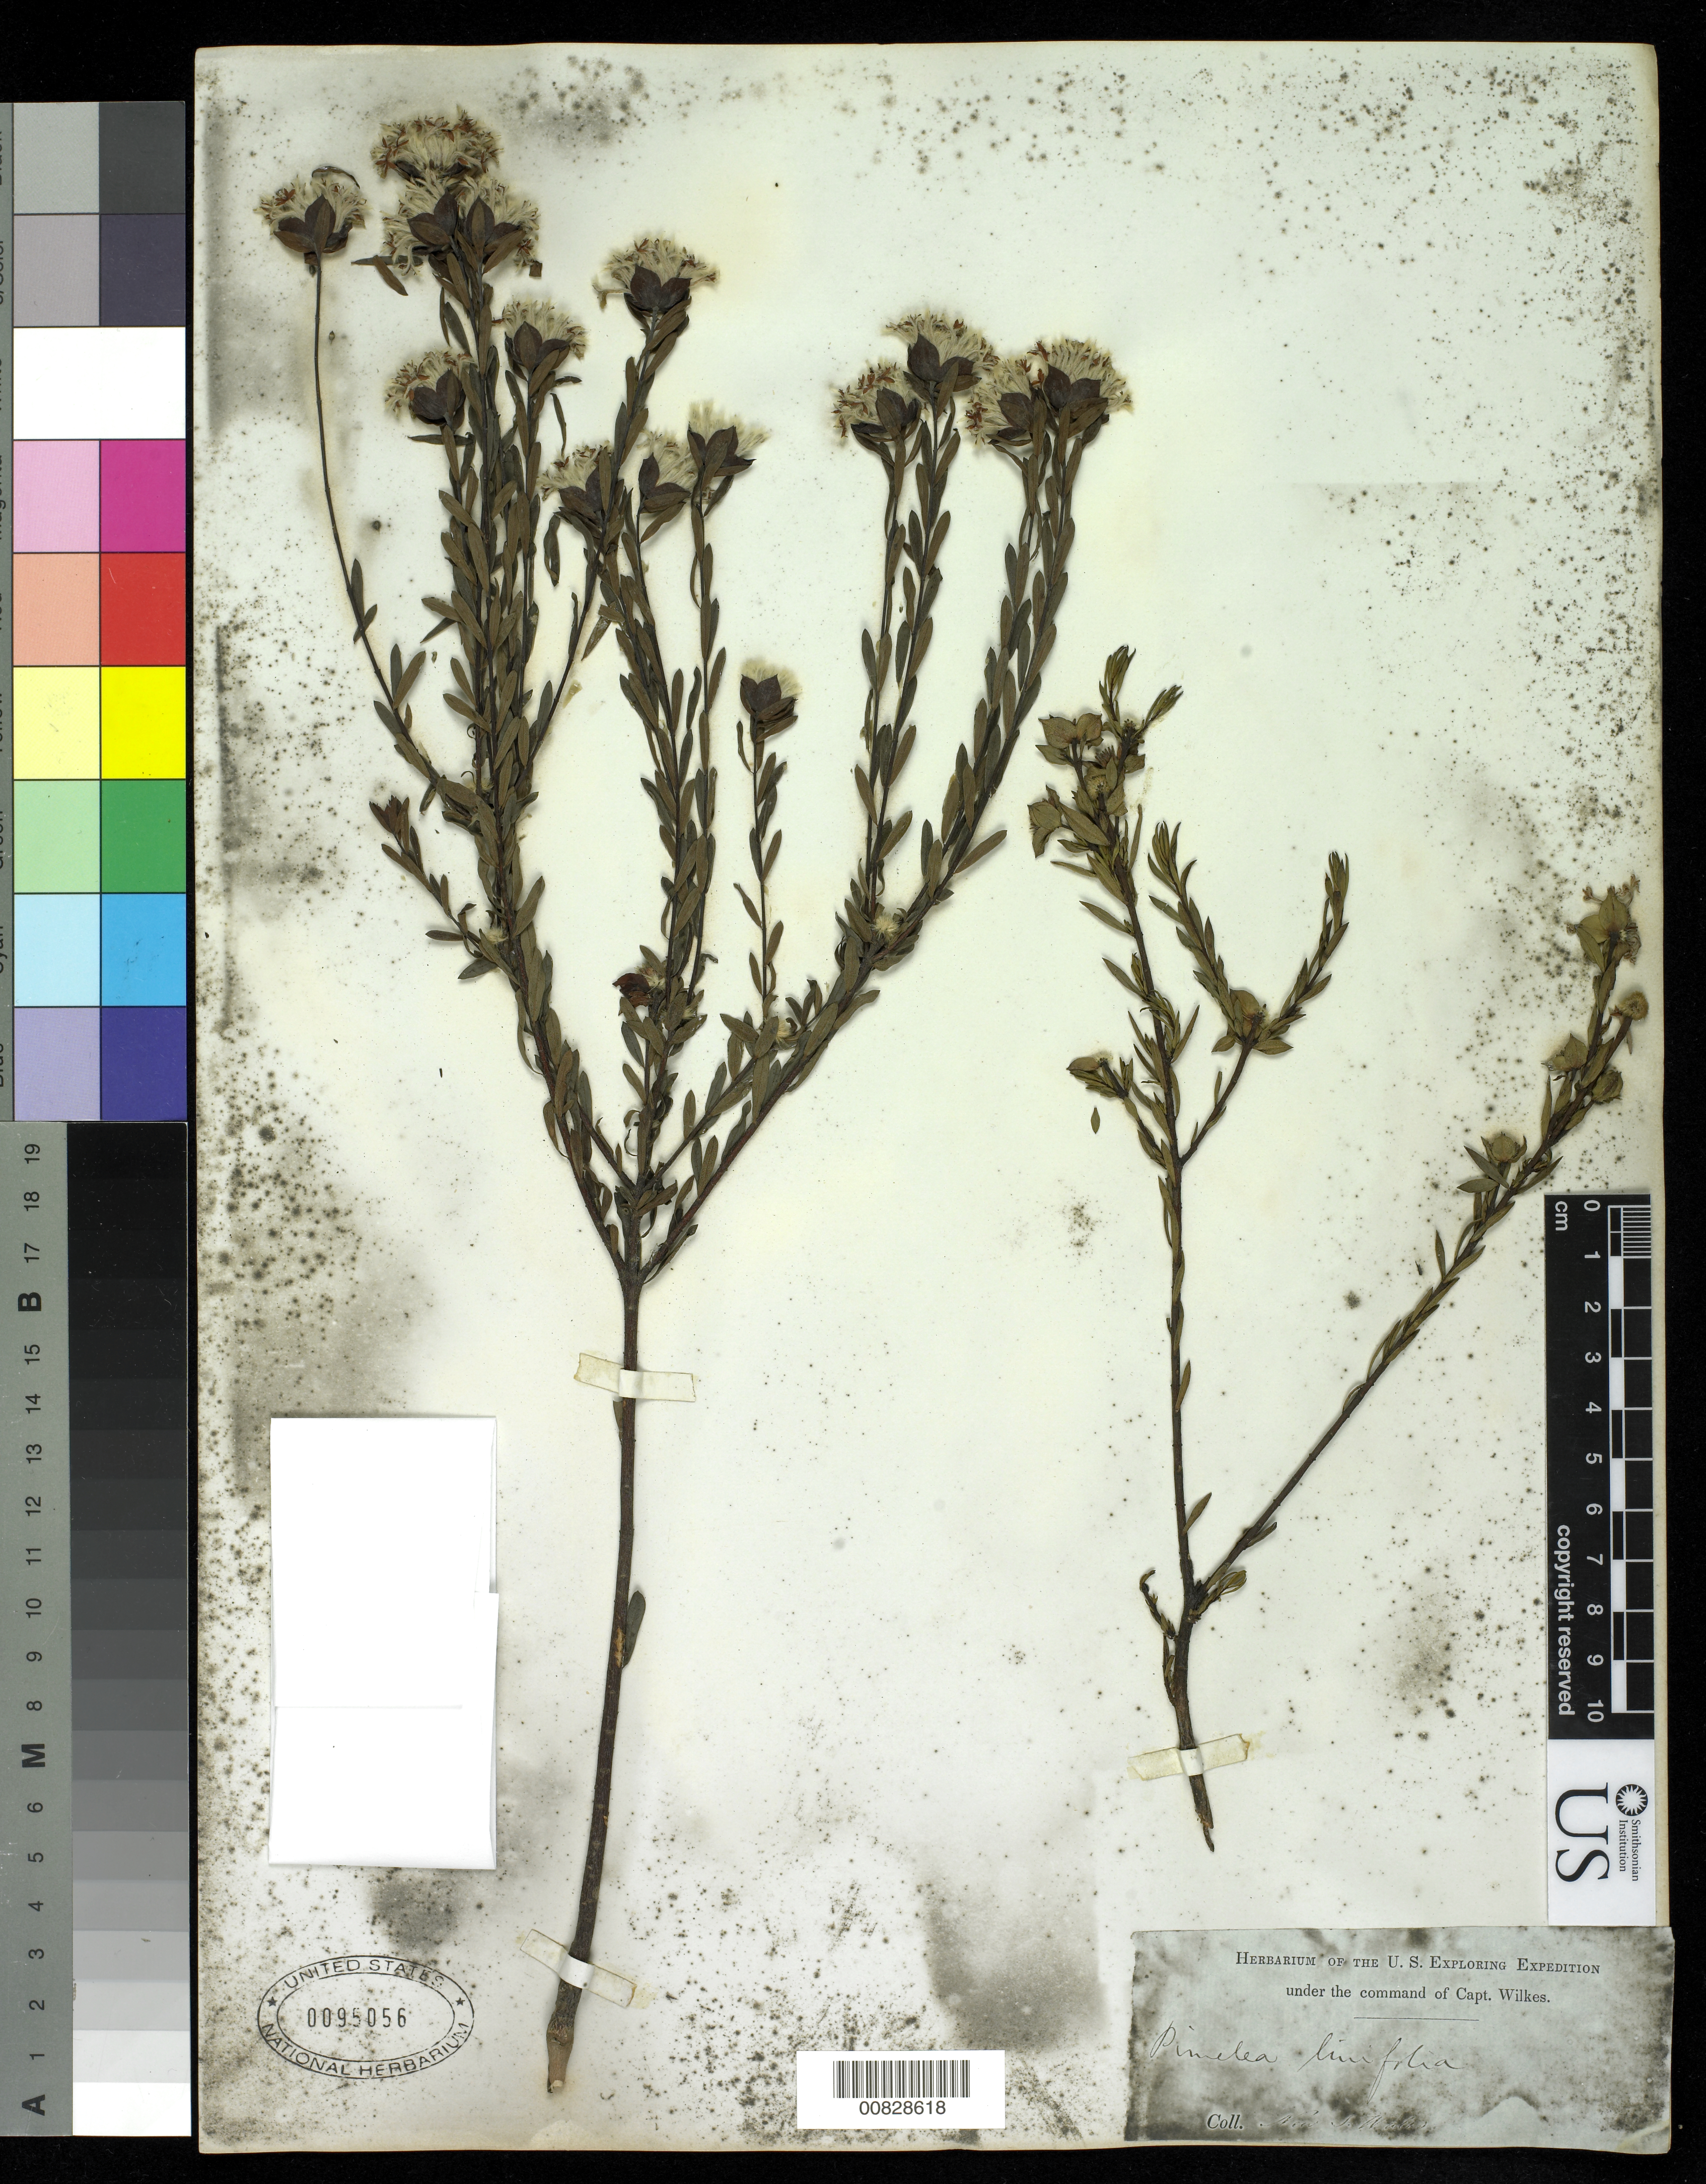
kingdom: Plantae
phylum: Tracheophyta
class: Magnoliopsida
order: Malvales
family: Thymelaeaceae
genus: Pimelea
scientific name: Pimelea linifolia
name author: Sm.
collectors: Wilkes Explor. Exped.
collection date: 1838/1842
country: Australia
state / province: New South Wales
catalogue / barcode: US 95056